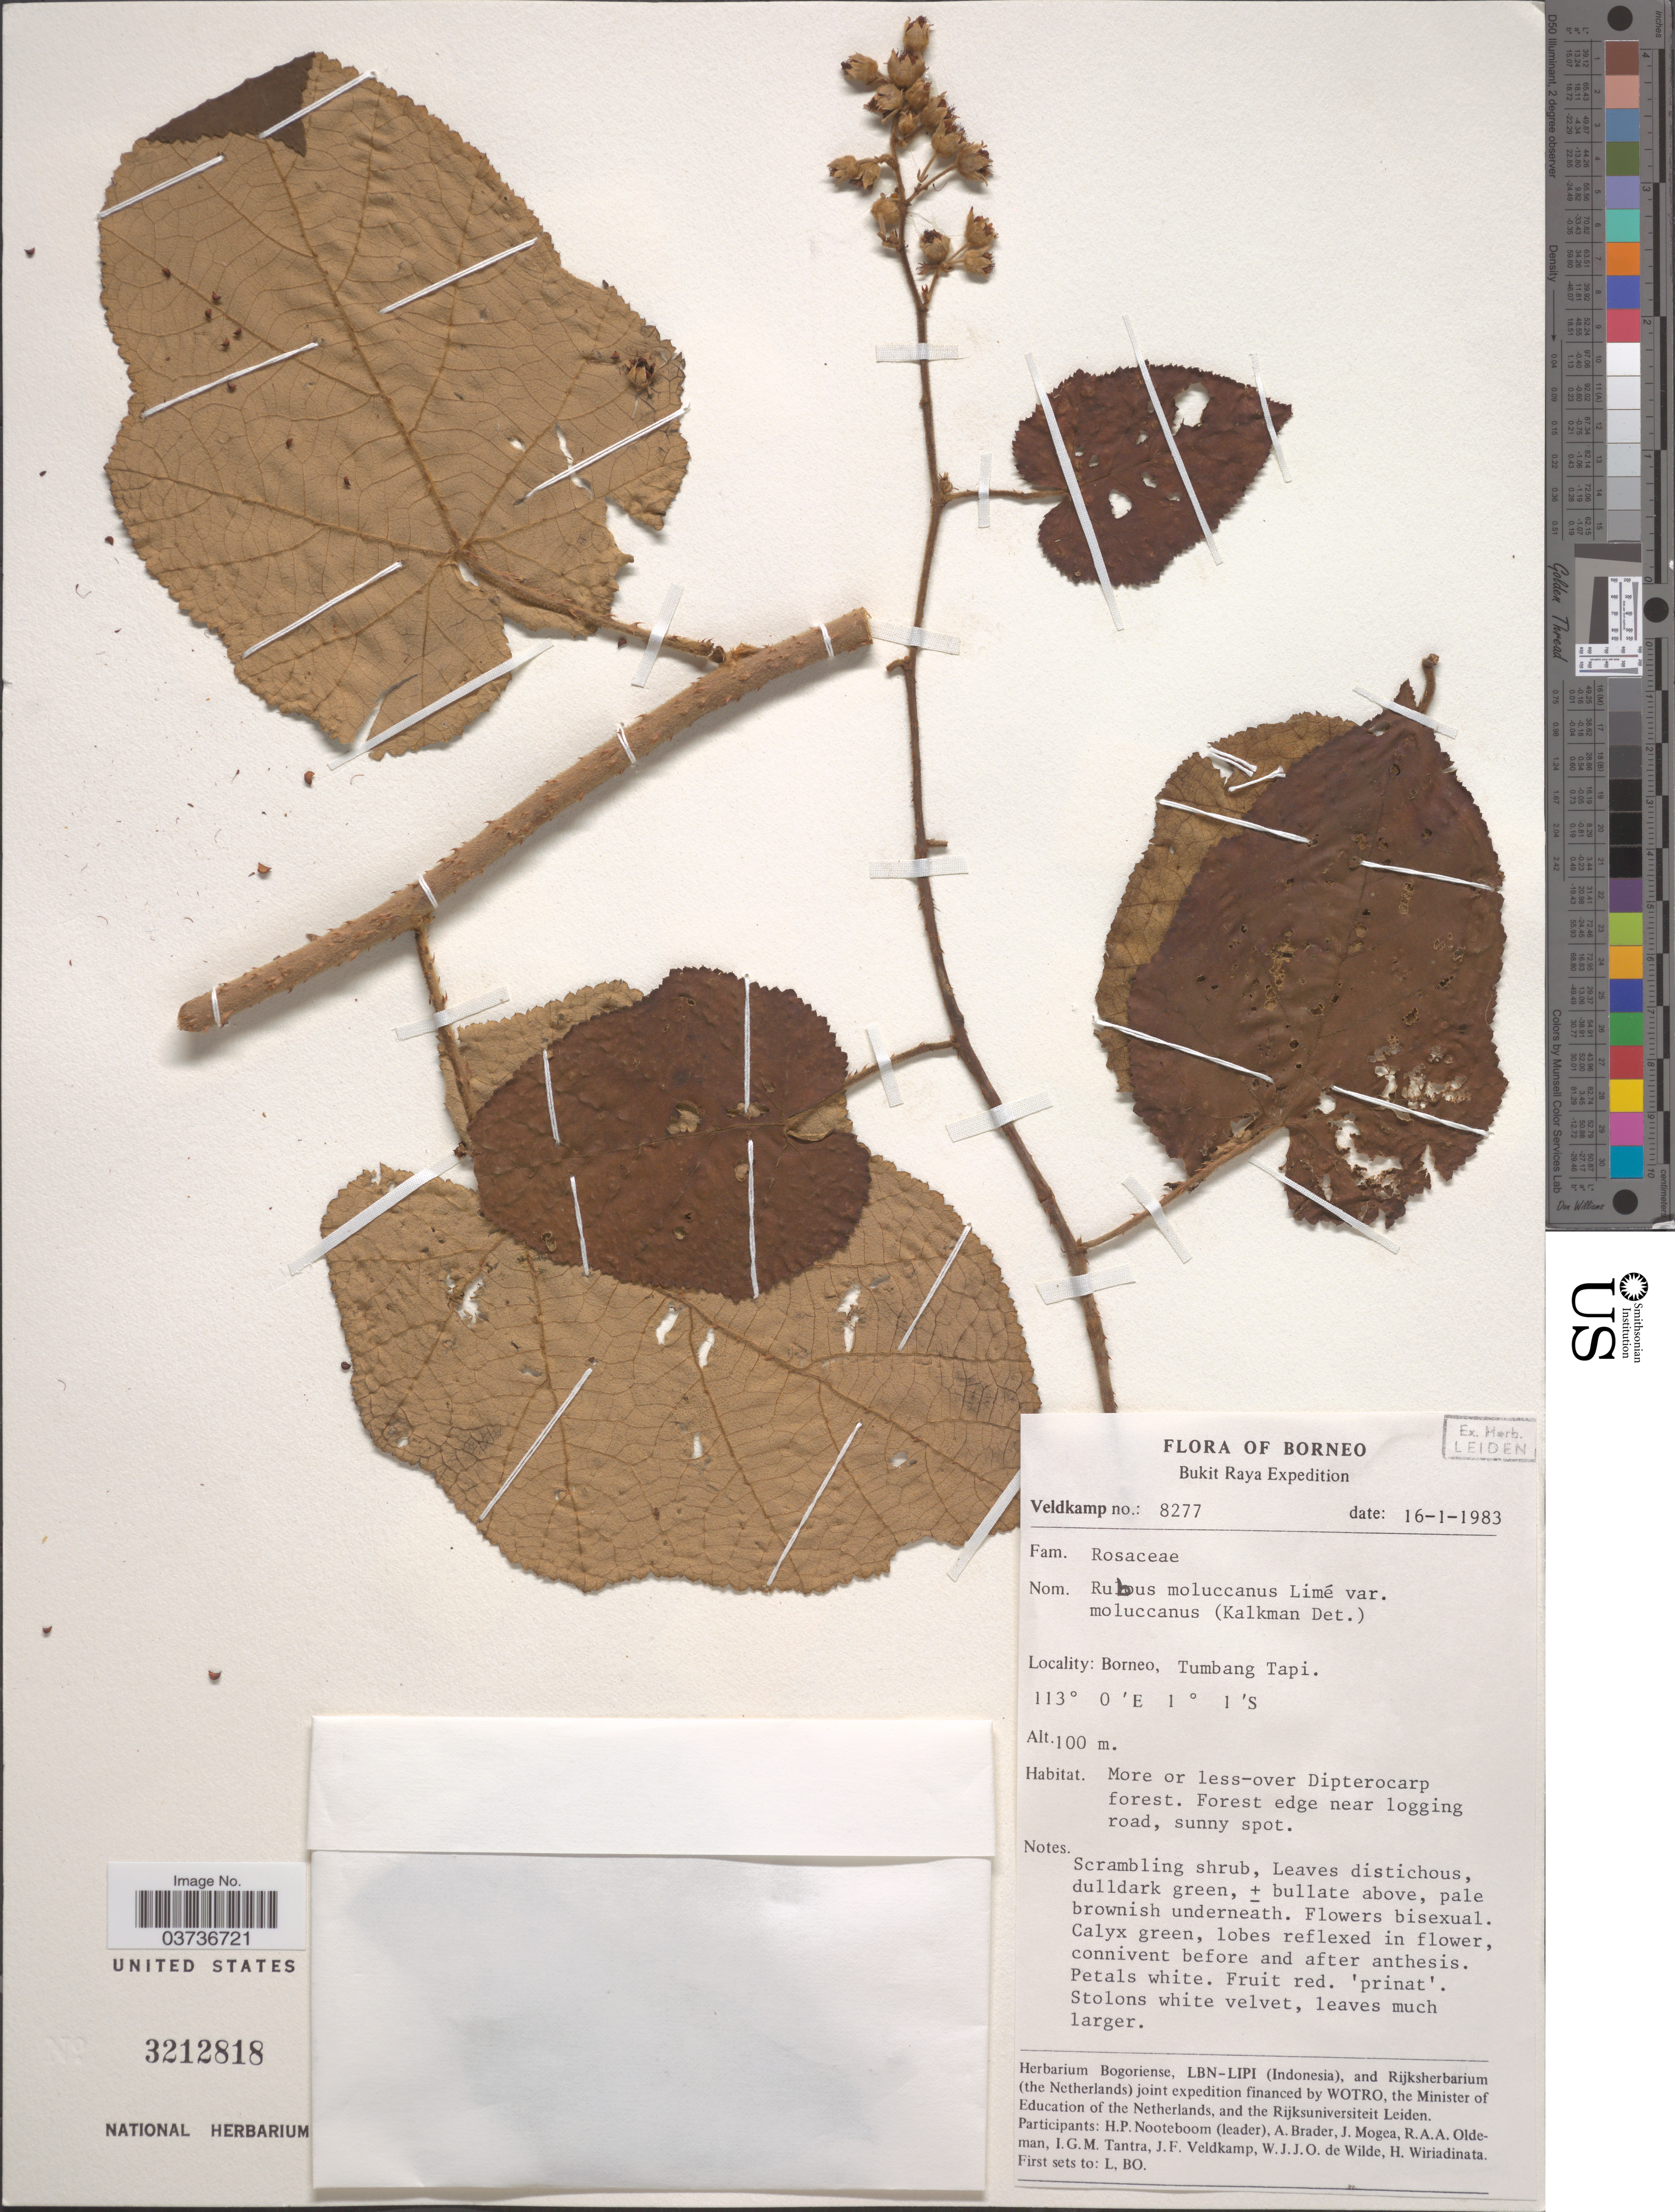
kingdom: Plantae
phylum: Tracheophyta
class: Magnoliopsida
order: Rosales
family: Rosaceae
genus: Rubus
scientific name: Rubus moluccanus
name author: L.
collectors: J. F. Veldkamp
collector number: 8277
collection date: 1983-01-16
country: Indonesia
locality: Borneo. Bukit Raya. Tumbang Tapi.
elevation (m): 100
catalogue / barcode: US 3212818